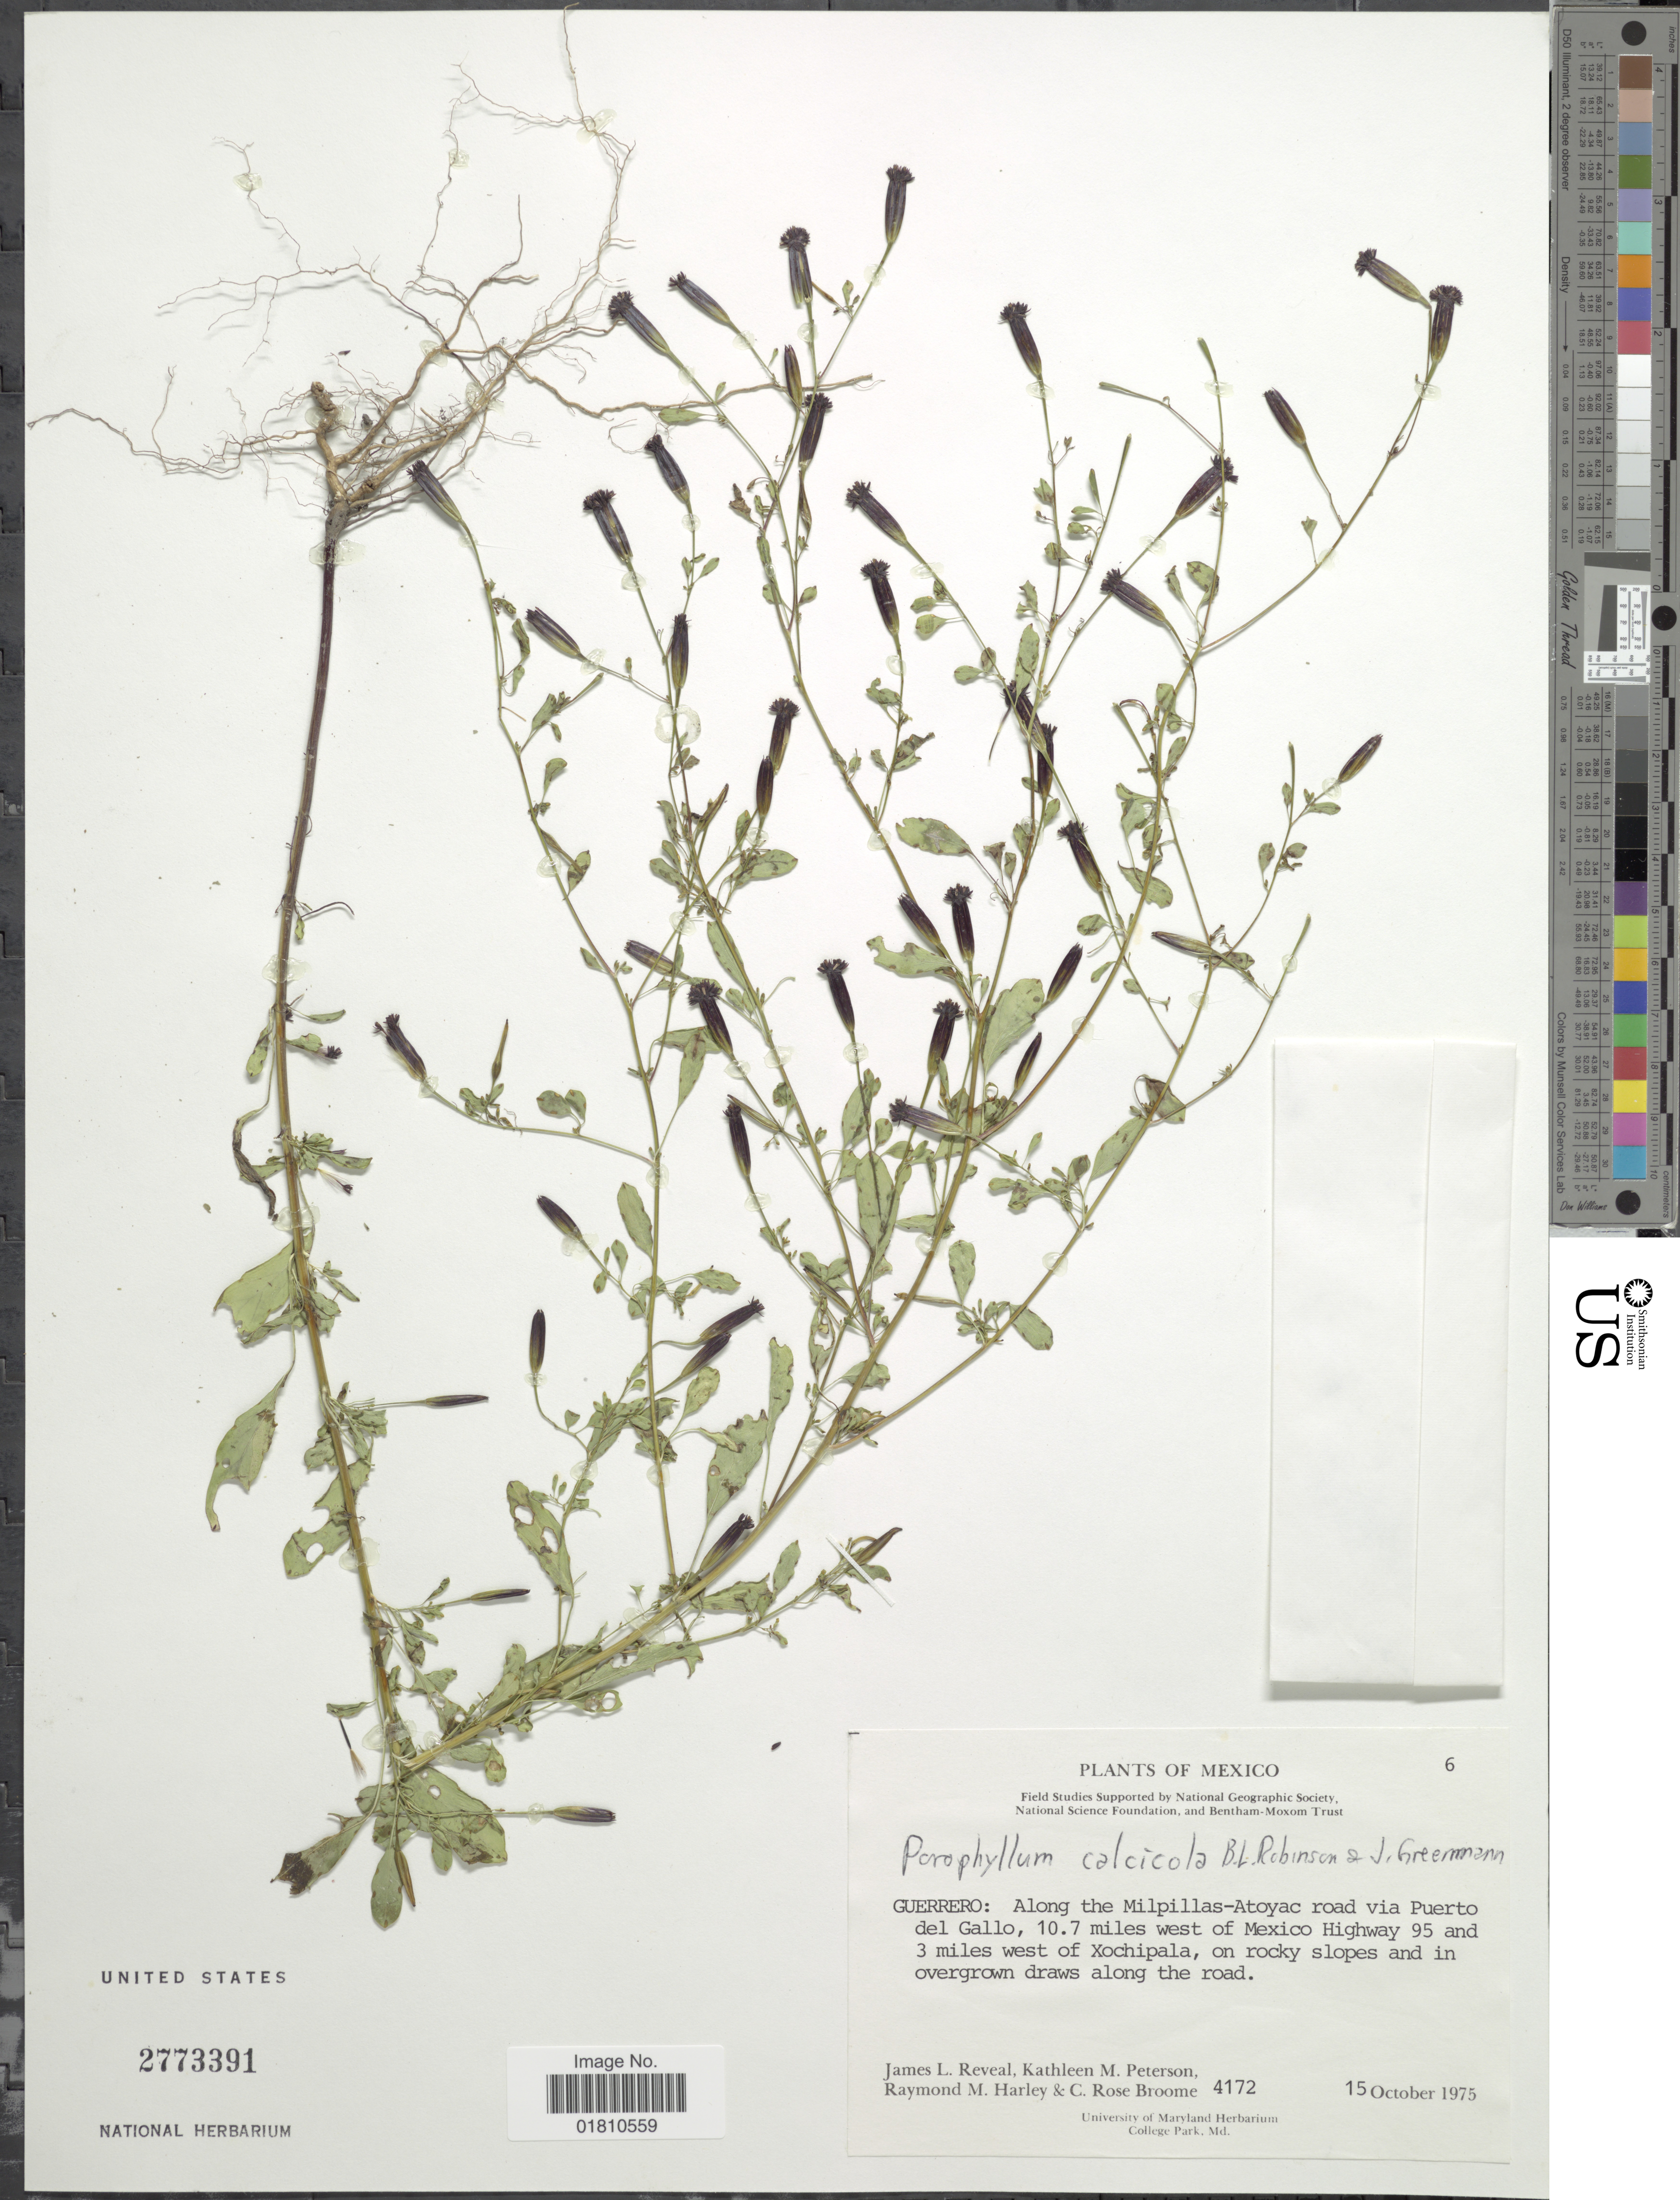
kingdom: Plantae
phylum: Tracheophyta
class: Magnoliopsida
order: Asterales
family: Asteraceae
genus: Porophyllum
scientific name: Porophyllum calcicola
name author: B.L. Rob. & Greenm.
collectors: J. L. Reveal, K. Peterson, R. M. Harley & C. R. Broome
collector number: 4172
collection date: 1975-10-15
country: Mexico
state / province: Guerrero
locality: Along the Milpillas-Atoyac road via Puerto del Gallo, 10.7 miles west of Mexico Highway 95 and 3 miles west of Xochipala, on rocky slopes and in overgrown draws along the road.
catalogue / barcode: US 2773391